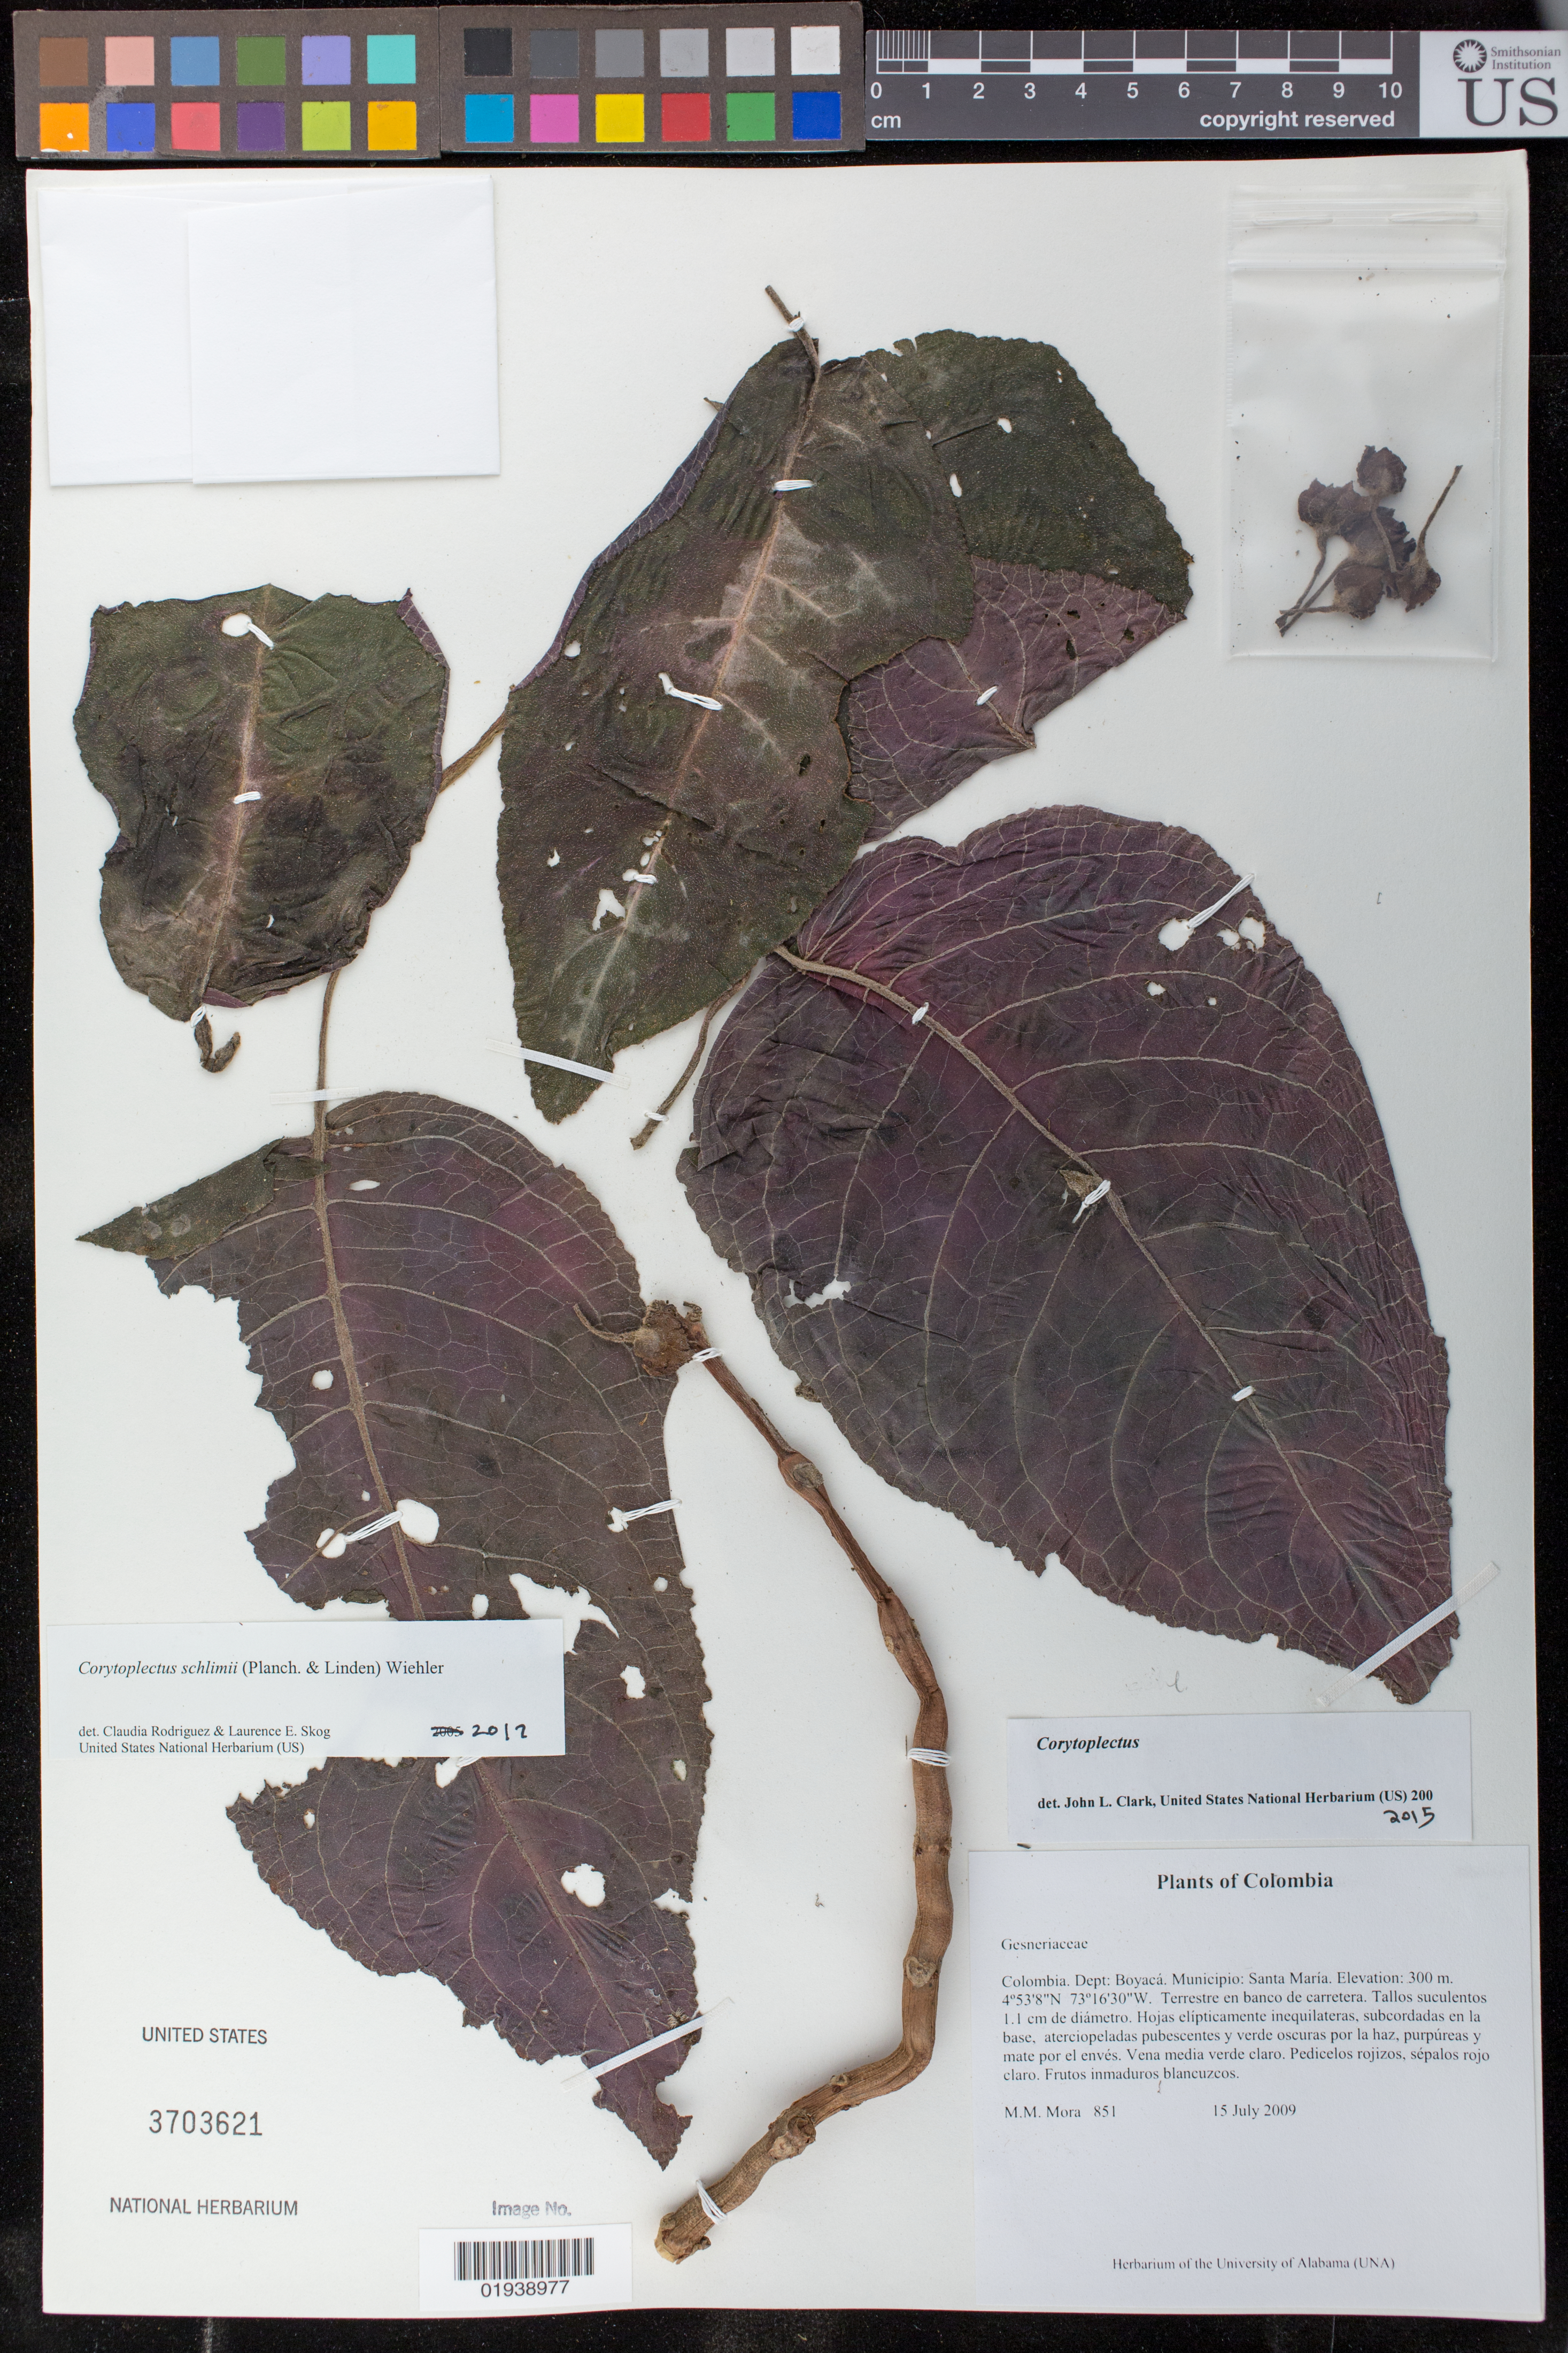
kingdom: Plantae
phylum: Tracheophyta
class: Magnoliopsida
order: Lamiales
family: Gesneriaceae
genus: Corytoplectus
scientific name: Corytoplectus schlimii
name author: (Planch. & Linden) Wiehler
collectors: M. M. Mora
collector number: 851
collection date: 2009-07-15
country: Colombia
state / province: Boyacá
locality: Santa Maria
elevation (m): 300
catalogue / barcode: US 3703621